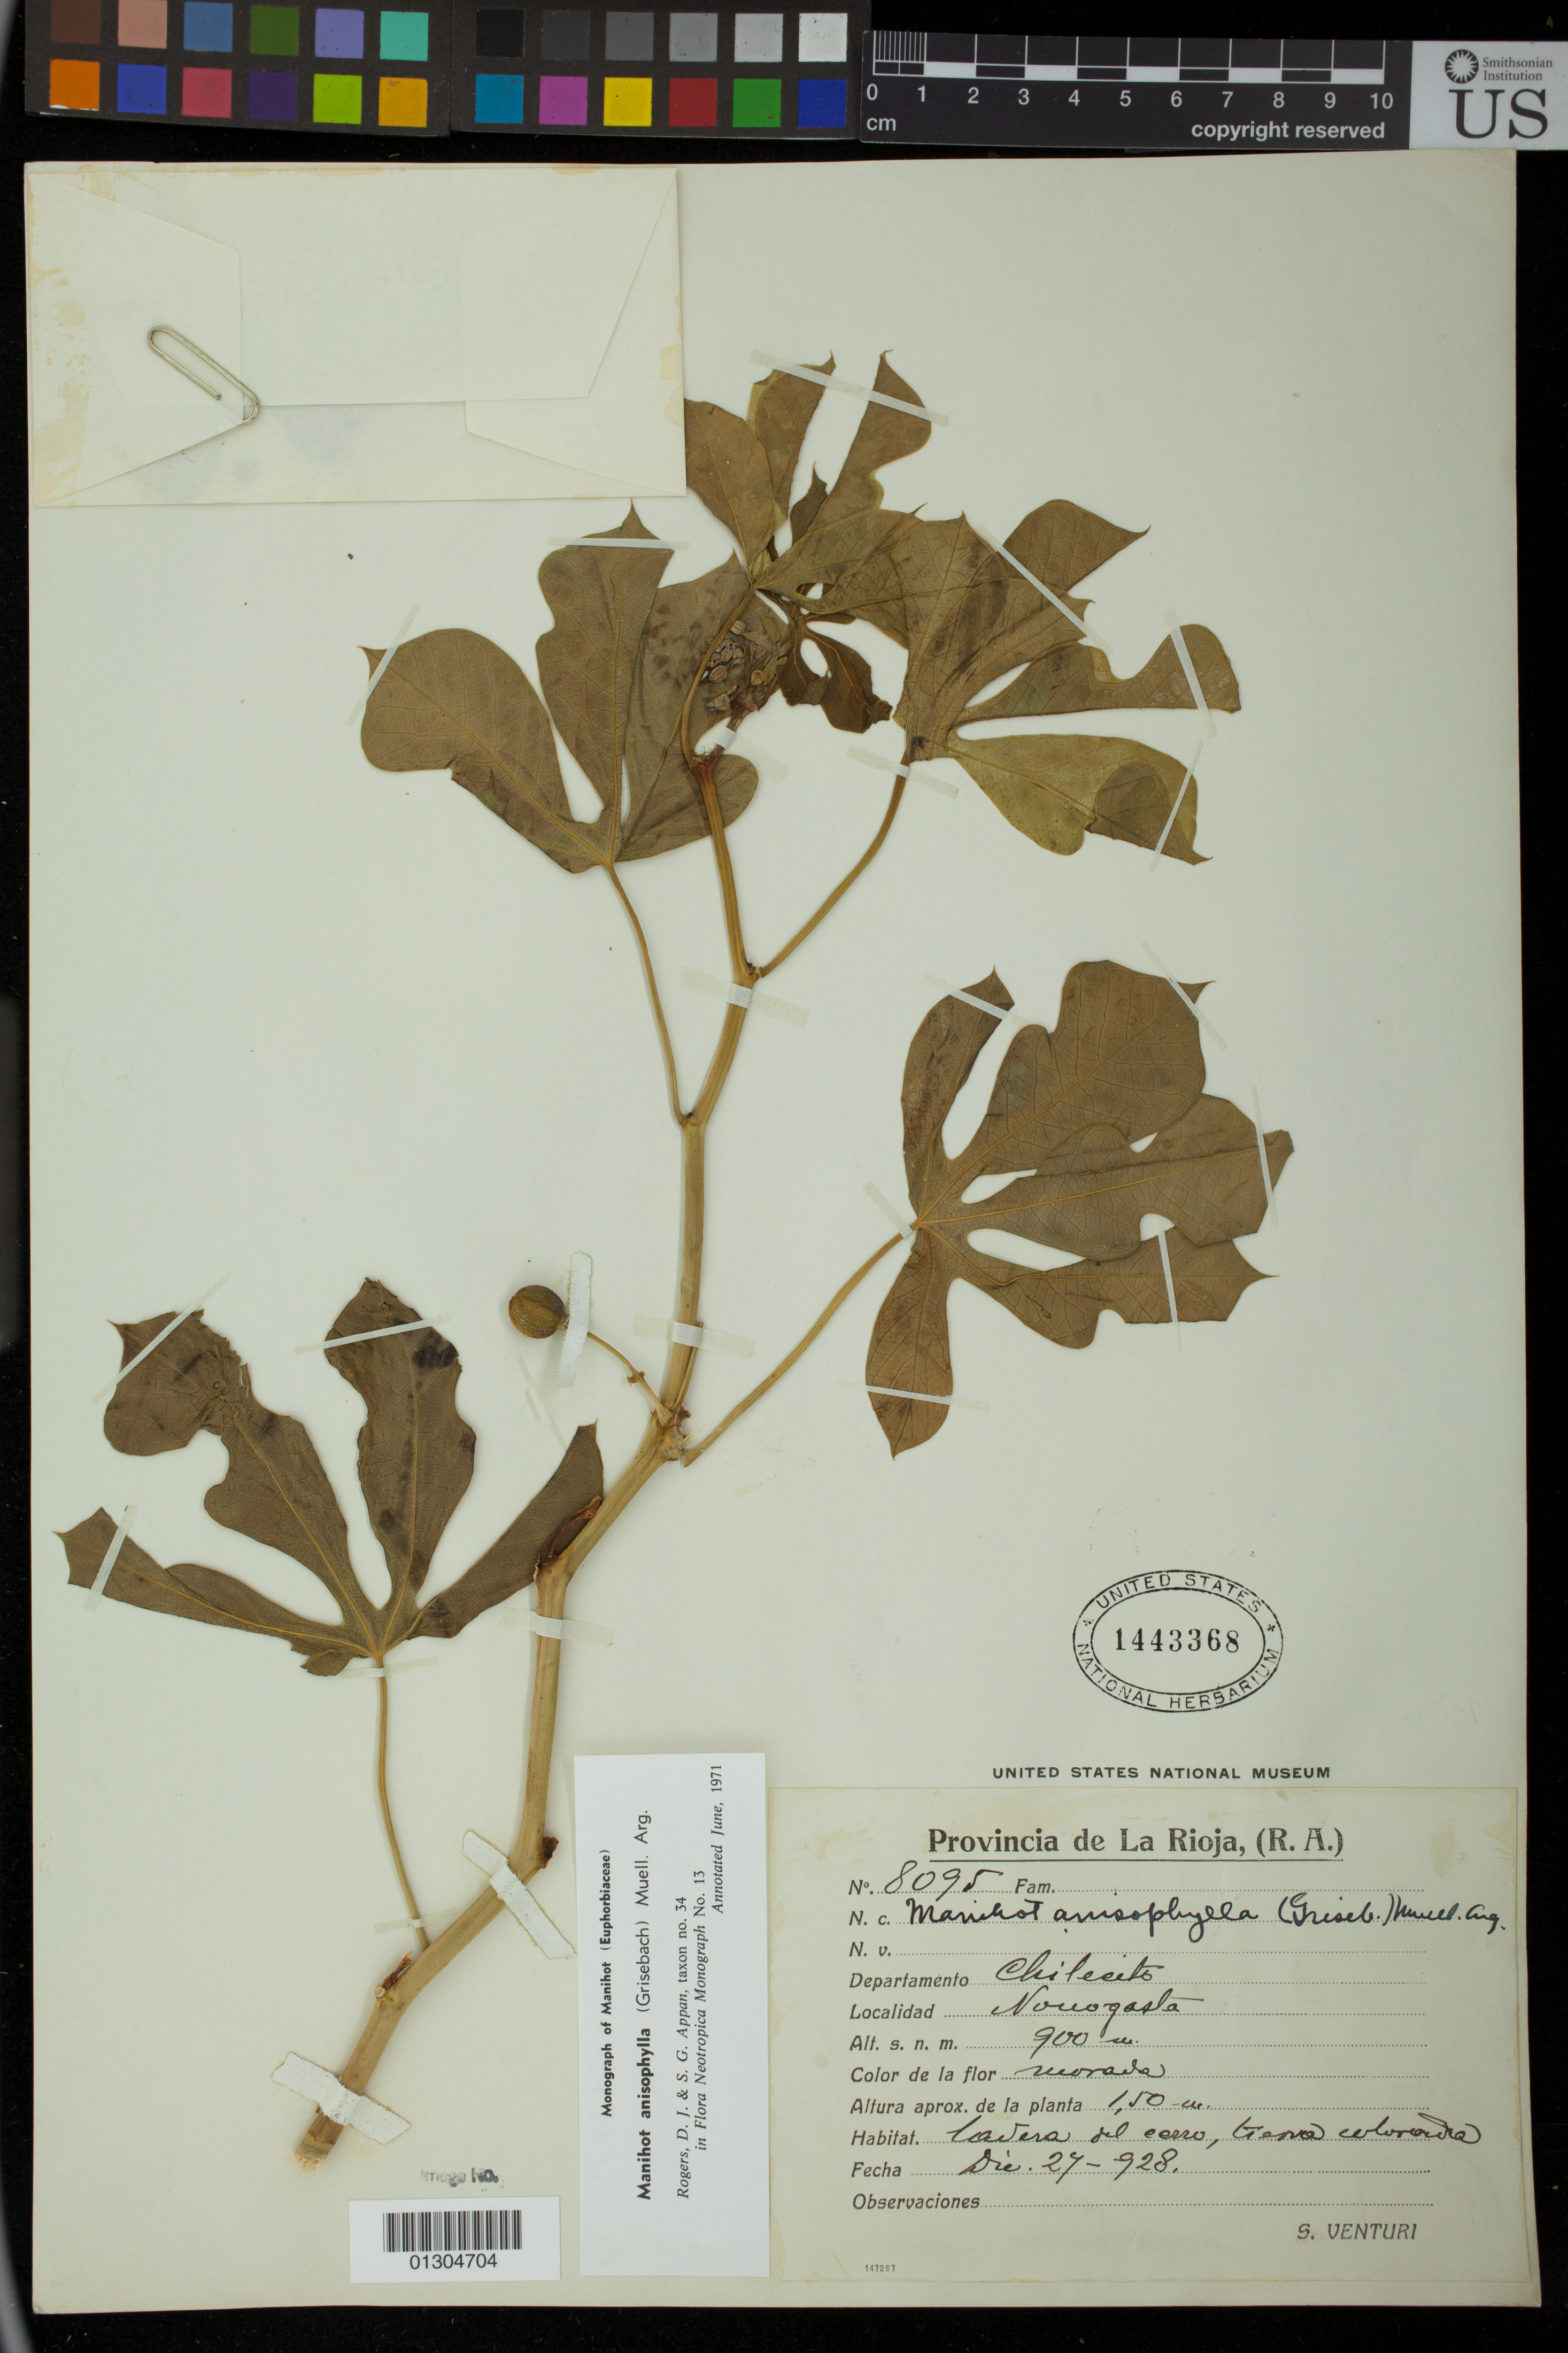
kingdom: Plantae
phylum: Tracheophyta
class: Magnoliopsida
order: Malpighiales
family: Euphorbiaceae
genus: Manihot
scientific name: Manihot anisophylla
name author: (Griseb.) Müll. Arg.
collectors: S. Venturi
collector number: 8095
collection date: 1928-12-27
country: Argentina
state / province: La Rioja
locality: Nouogasta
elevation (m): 900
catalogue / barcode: US 1443368